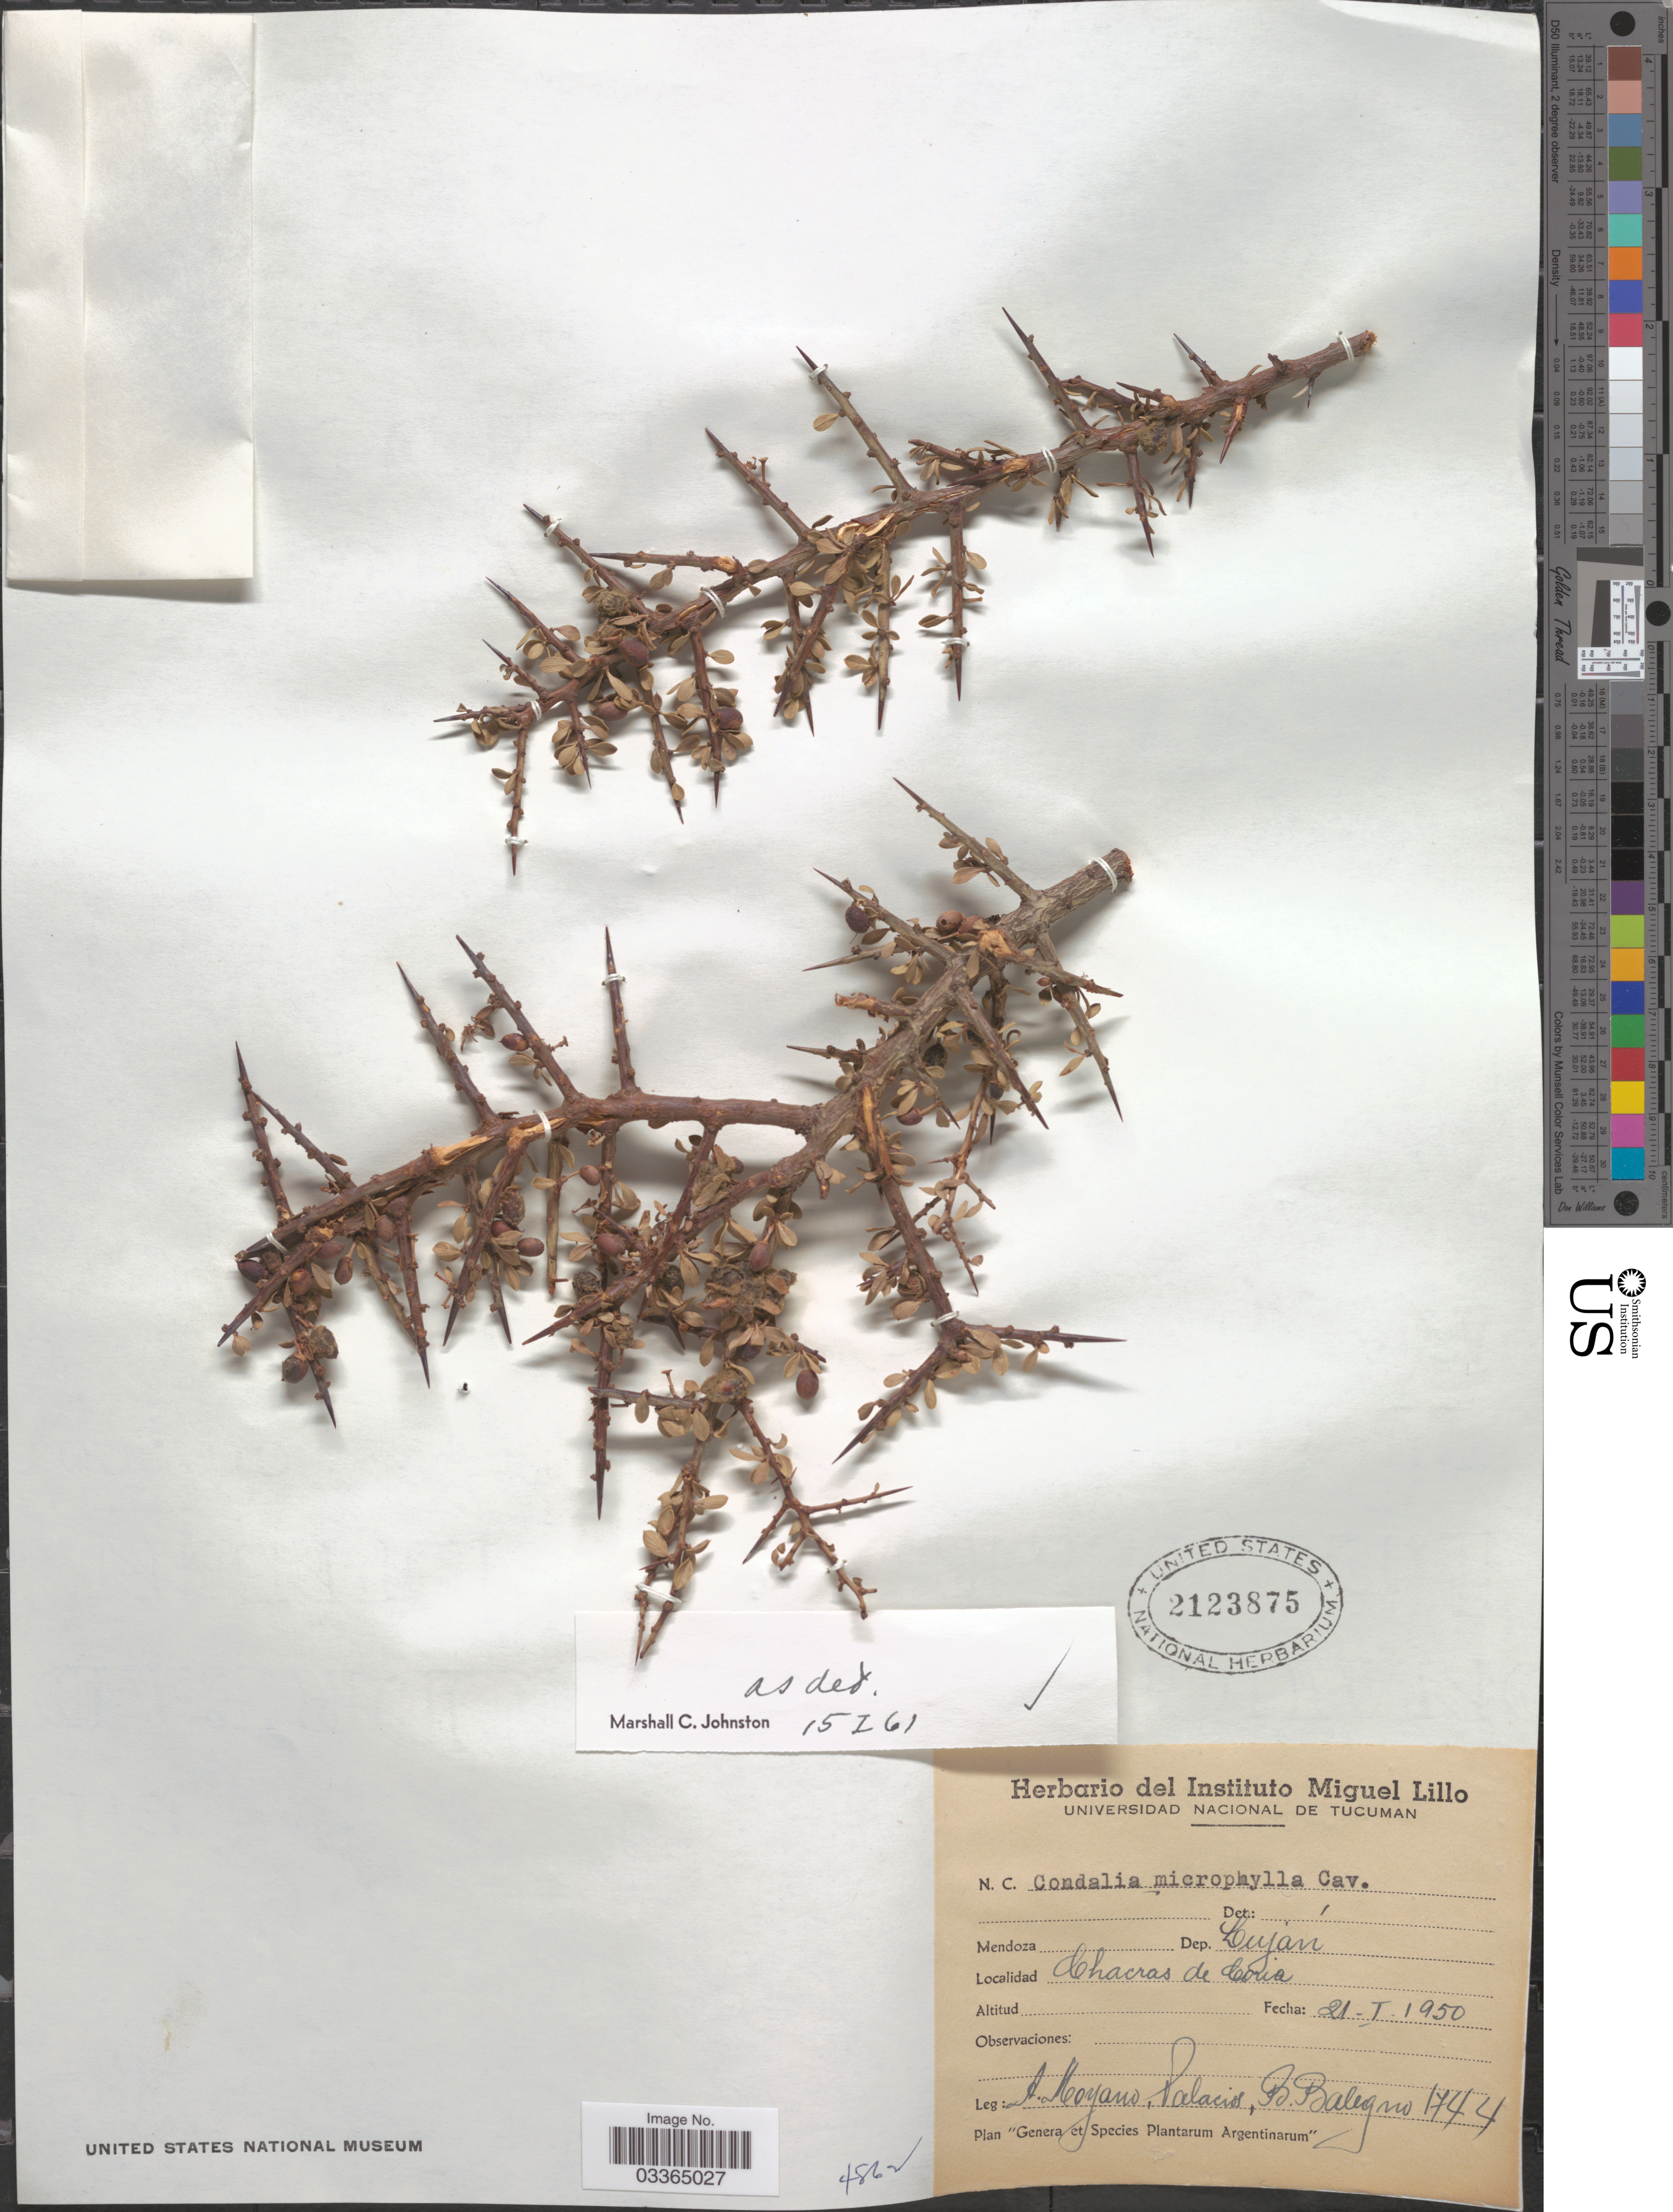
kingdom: Plantae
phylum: Tracheophyta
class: Magnoliopsida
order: Rosales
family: Rhamnaceae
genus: Condalia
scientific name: Condalia microphylla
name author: Cav.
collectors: A. Moyano, Palacios, -- & B. Balegno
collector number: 1744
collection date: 1950-01-21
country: Argentina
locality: Dep. Lujan, Chacras de Coria.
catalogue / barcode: US 2123875